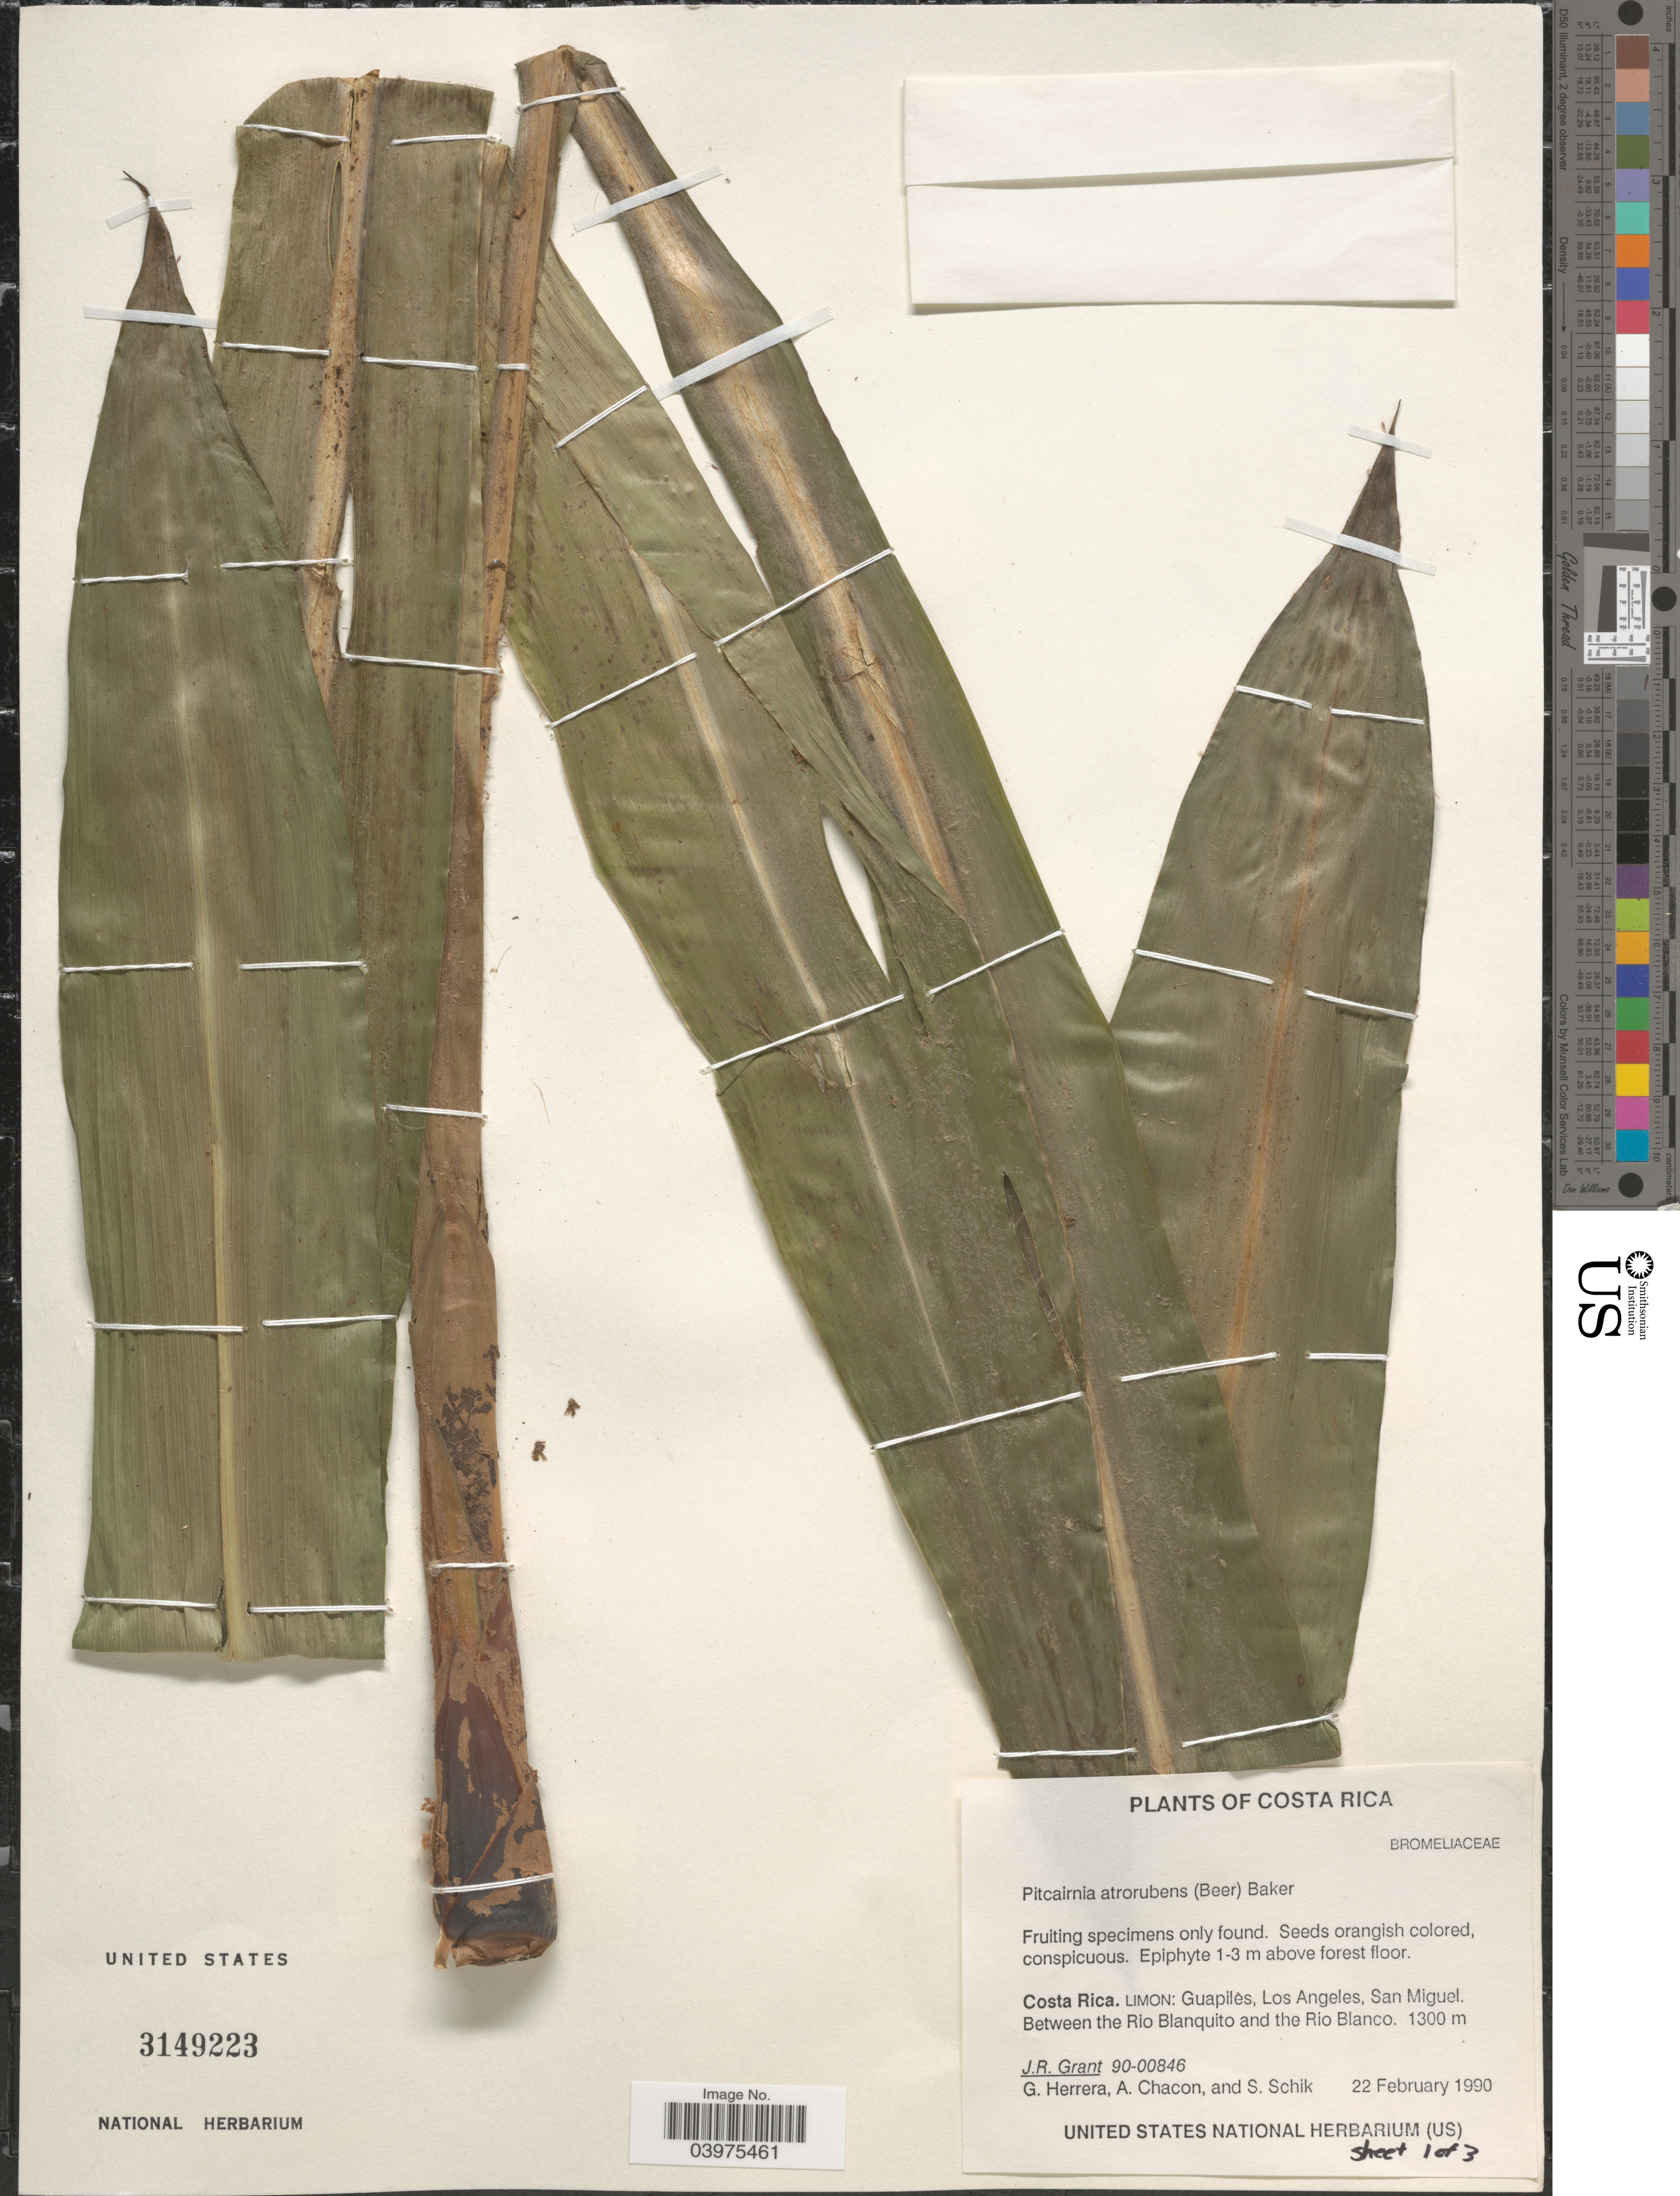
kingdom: Plantae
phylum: Tracheophyta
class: Liliopsida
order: Poales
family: Bromeliaceae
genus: Pitcairnia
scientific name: Pitcairnia atrorubens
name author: (Beer) Baker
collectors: J. Grant, G. Herrera, A. Chacon & S. Schik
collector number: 90-00846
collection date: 1990-02-22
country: Costa Rica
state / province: Limón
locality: Guapiles, Los Angeles, San Miguel. Between the Rio Blanquito and the Rio Blanco.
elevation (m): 1300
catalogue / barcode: US 3149223